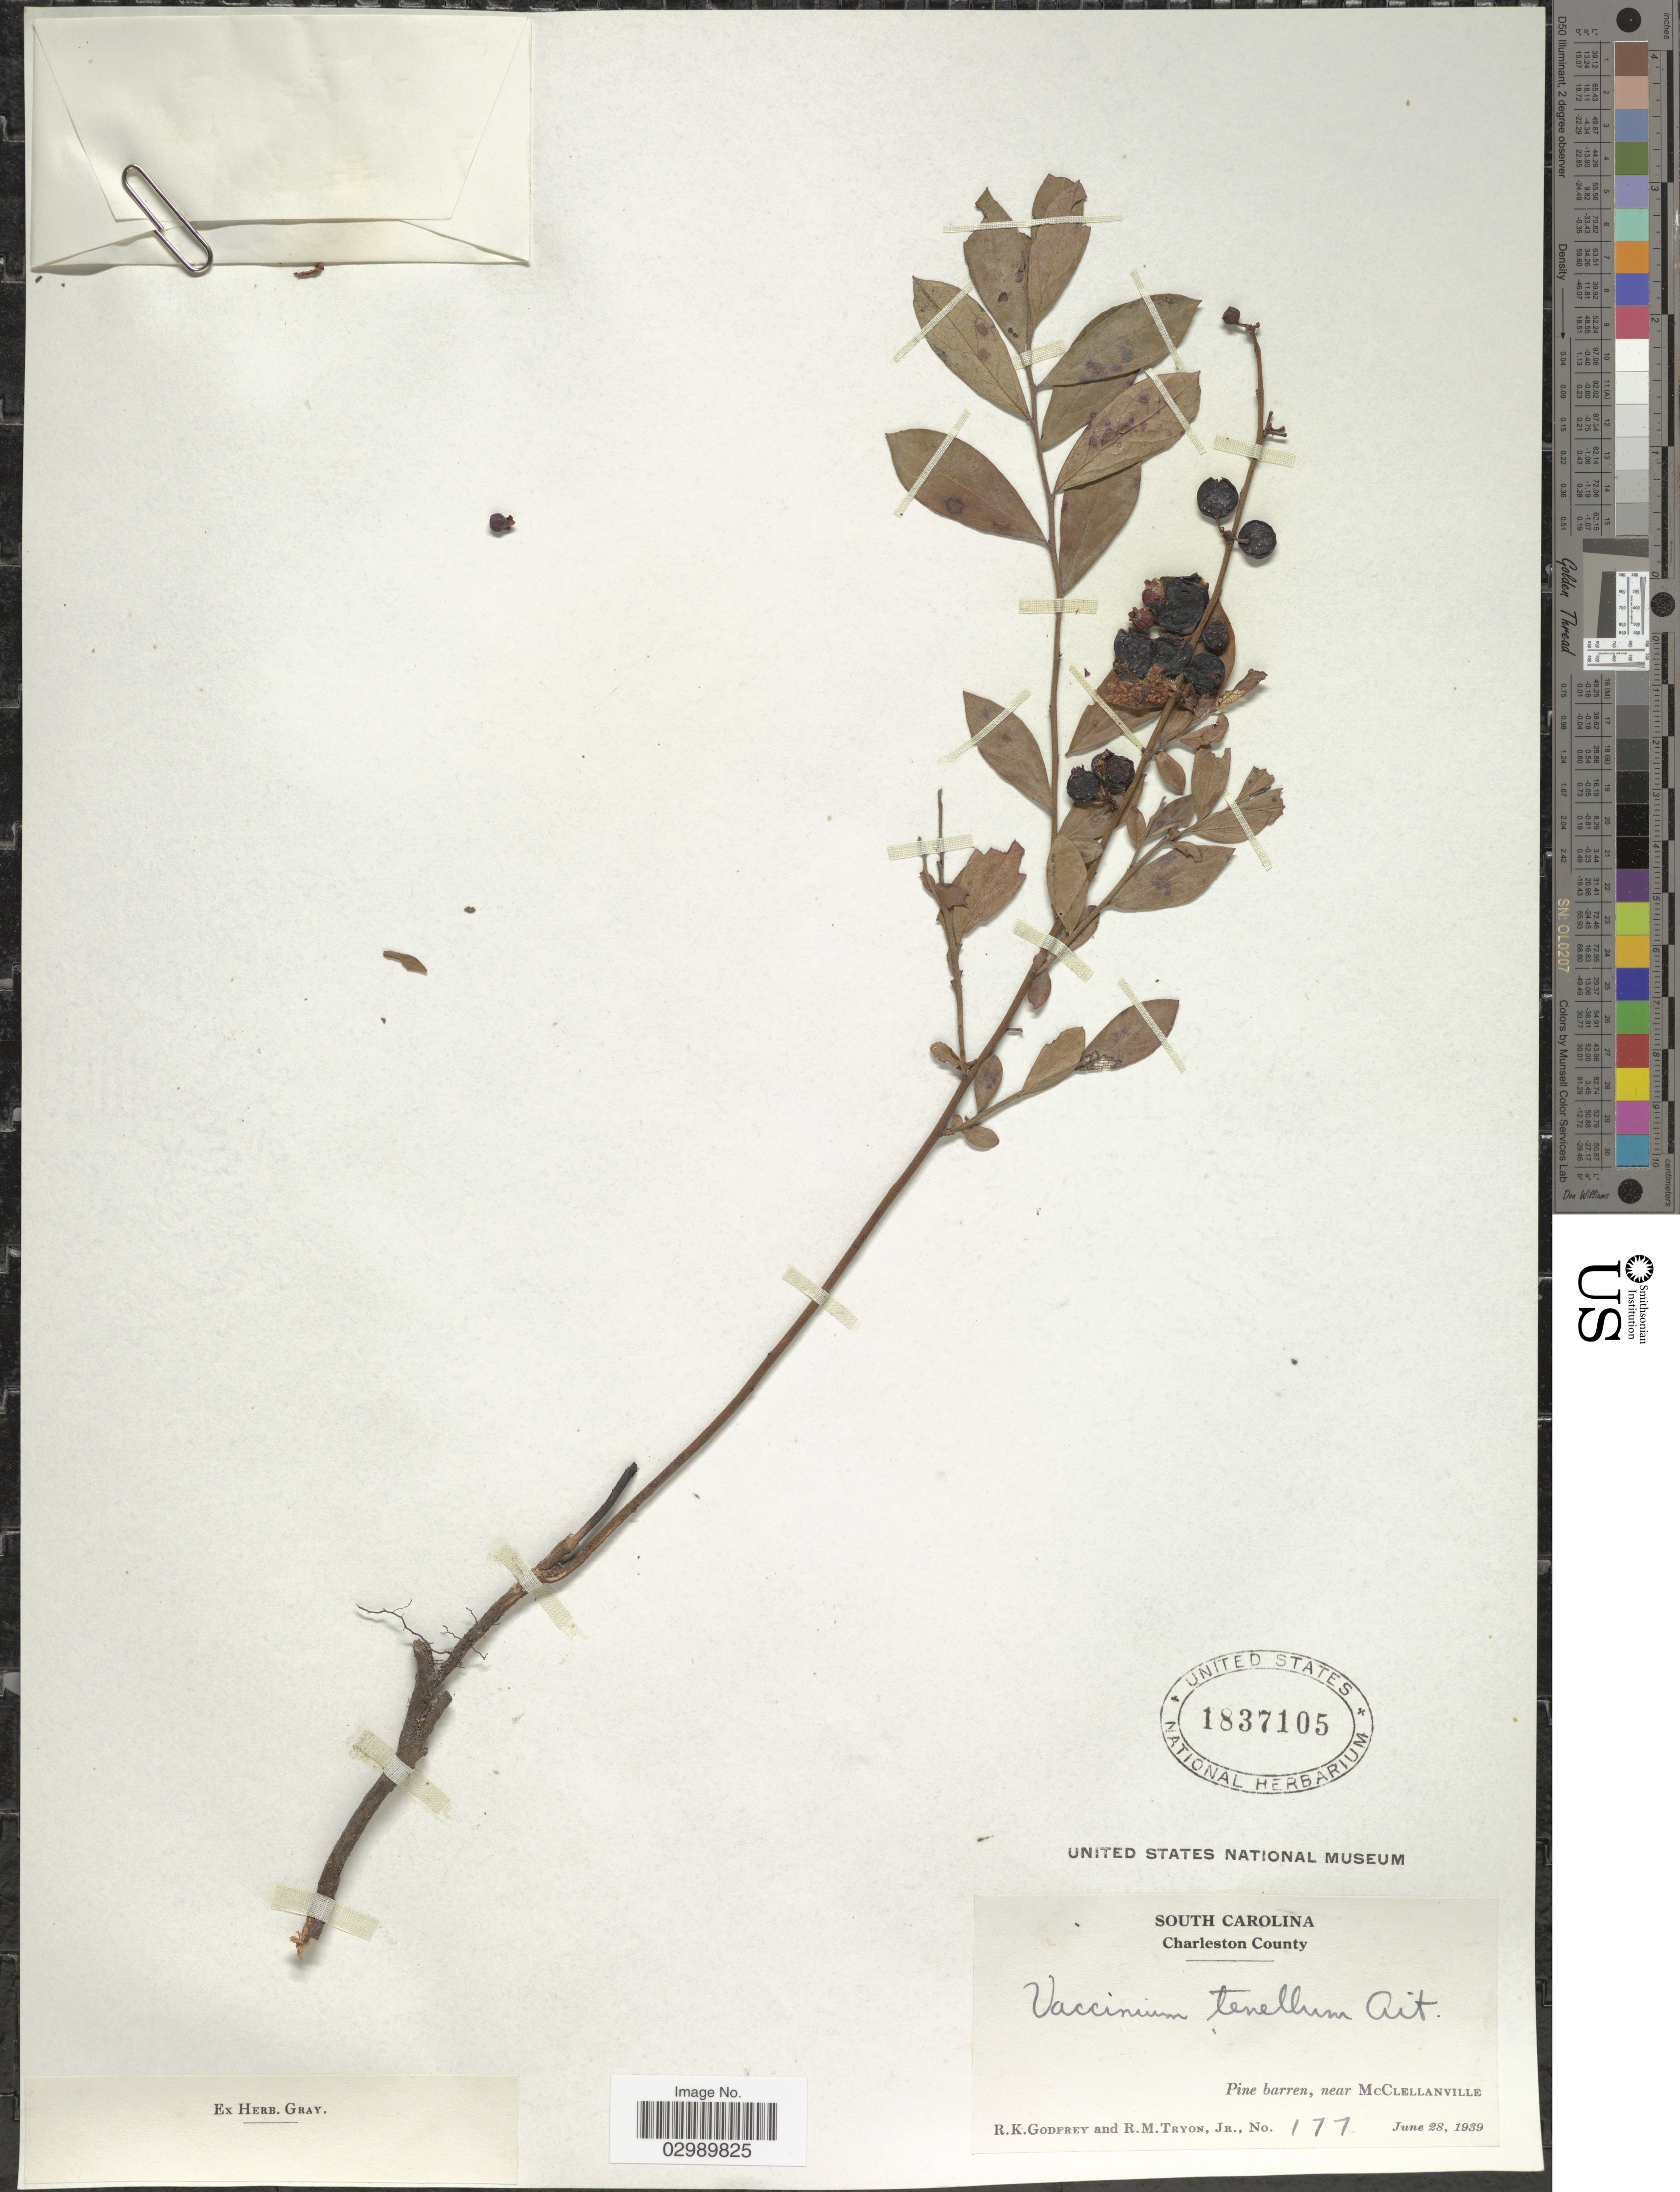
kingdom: Plantae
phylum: Tracheophyta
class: Magnoliopsida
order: Ericales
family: Ericaceae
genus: Vaccinium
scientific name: Vaccinium tenellum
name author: Aiton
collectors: R. K. Godfrey & R. Tryon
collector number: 177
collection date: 1939-06-28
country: United States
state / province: South Carolina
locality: Charleston County, Pine barren, near McClellanville.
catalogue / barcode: US 1837105